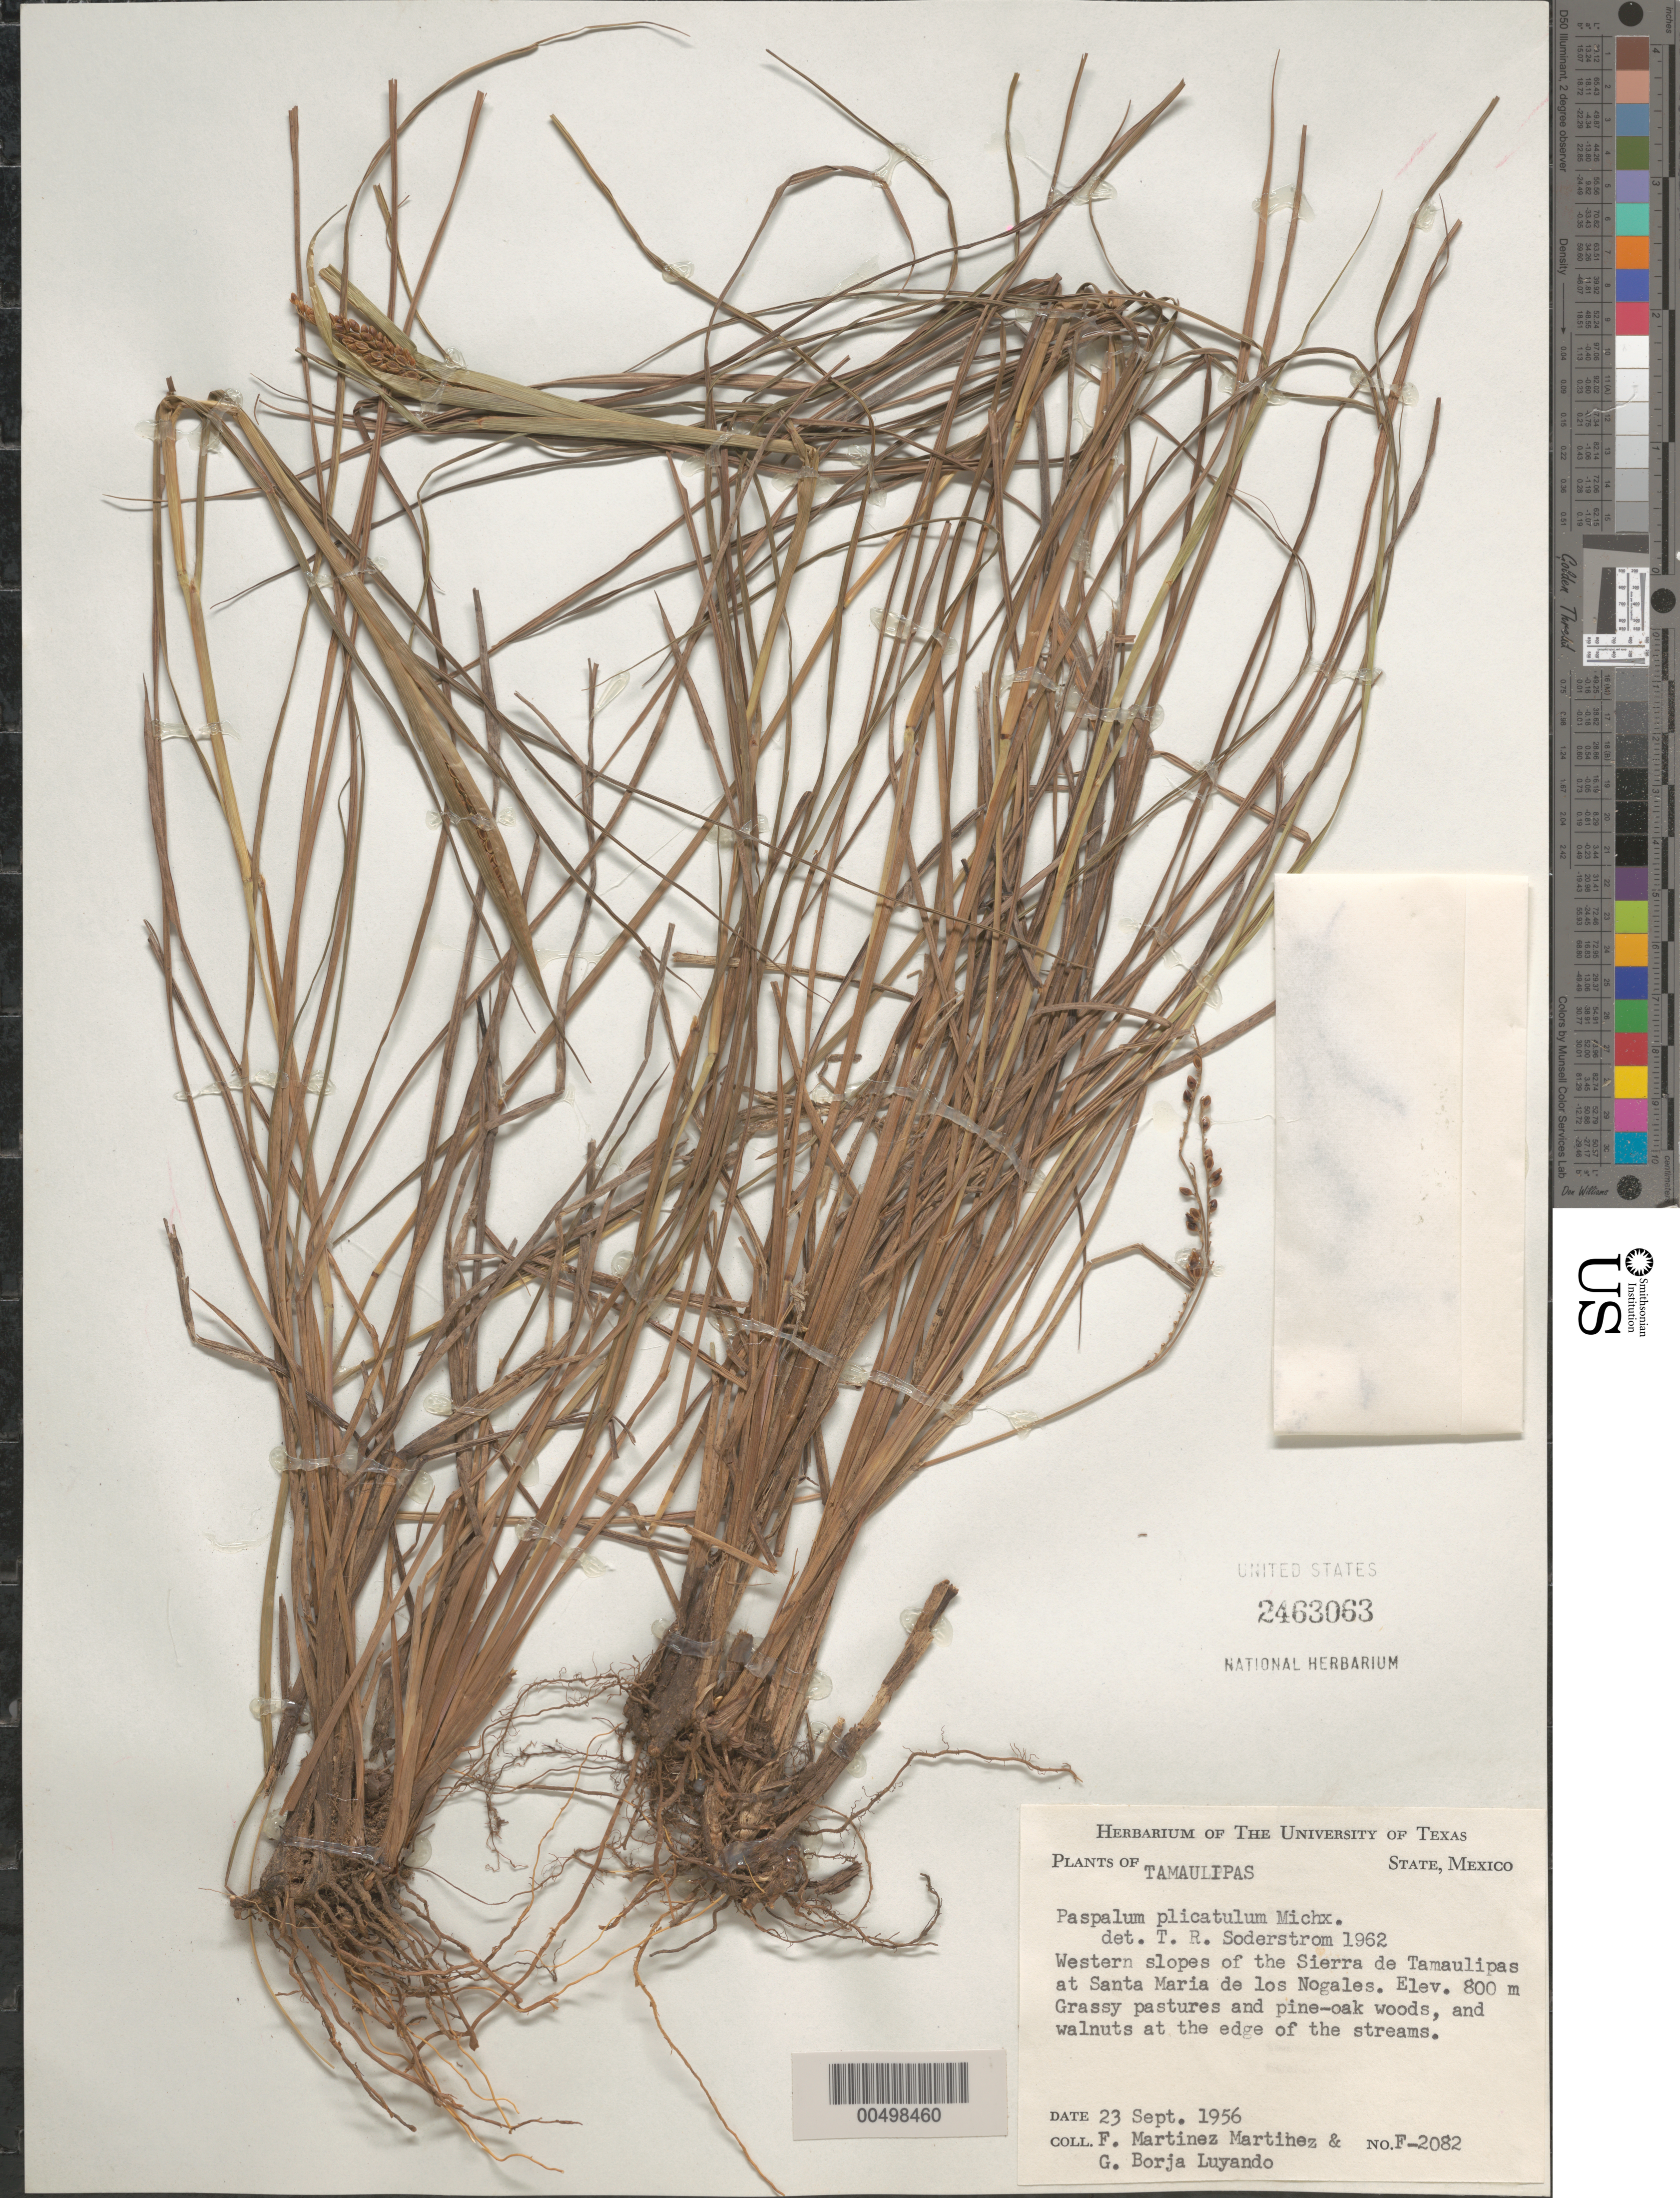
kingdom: Plantae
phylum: Tracheophyta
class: Liliopsida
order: Poales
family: Poaceae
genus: Paspalum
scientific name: Paspalum plicatulum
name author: Michx.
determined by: Soderstrom, T. R.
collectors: F. Martinez-M. & G. Borja-Luyando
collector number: F-2082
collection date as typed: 23 Sep 1956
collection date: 1956-09-23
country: Mexico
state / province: Tamaulipas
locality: W slopes of the Sierra de Tamaulipas at Santa Maria de los Nogales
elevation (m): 800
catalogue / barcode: US 2463063